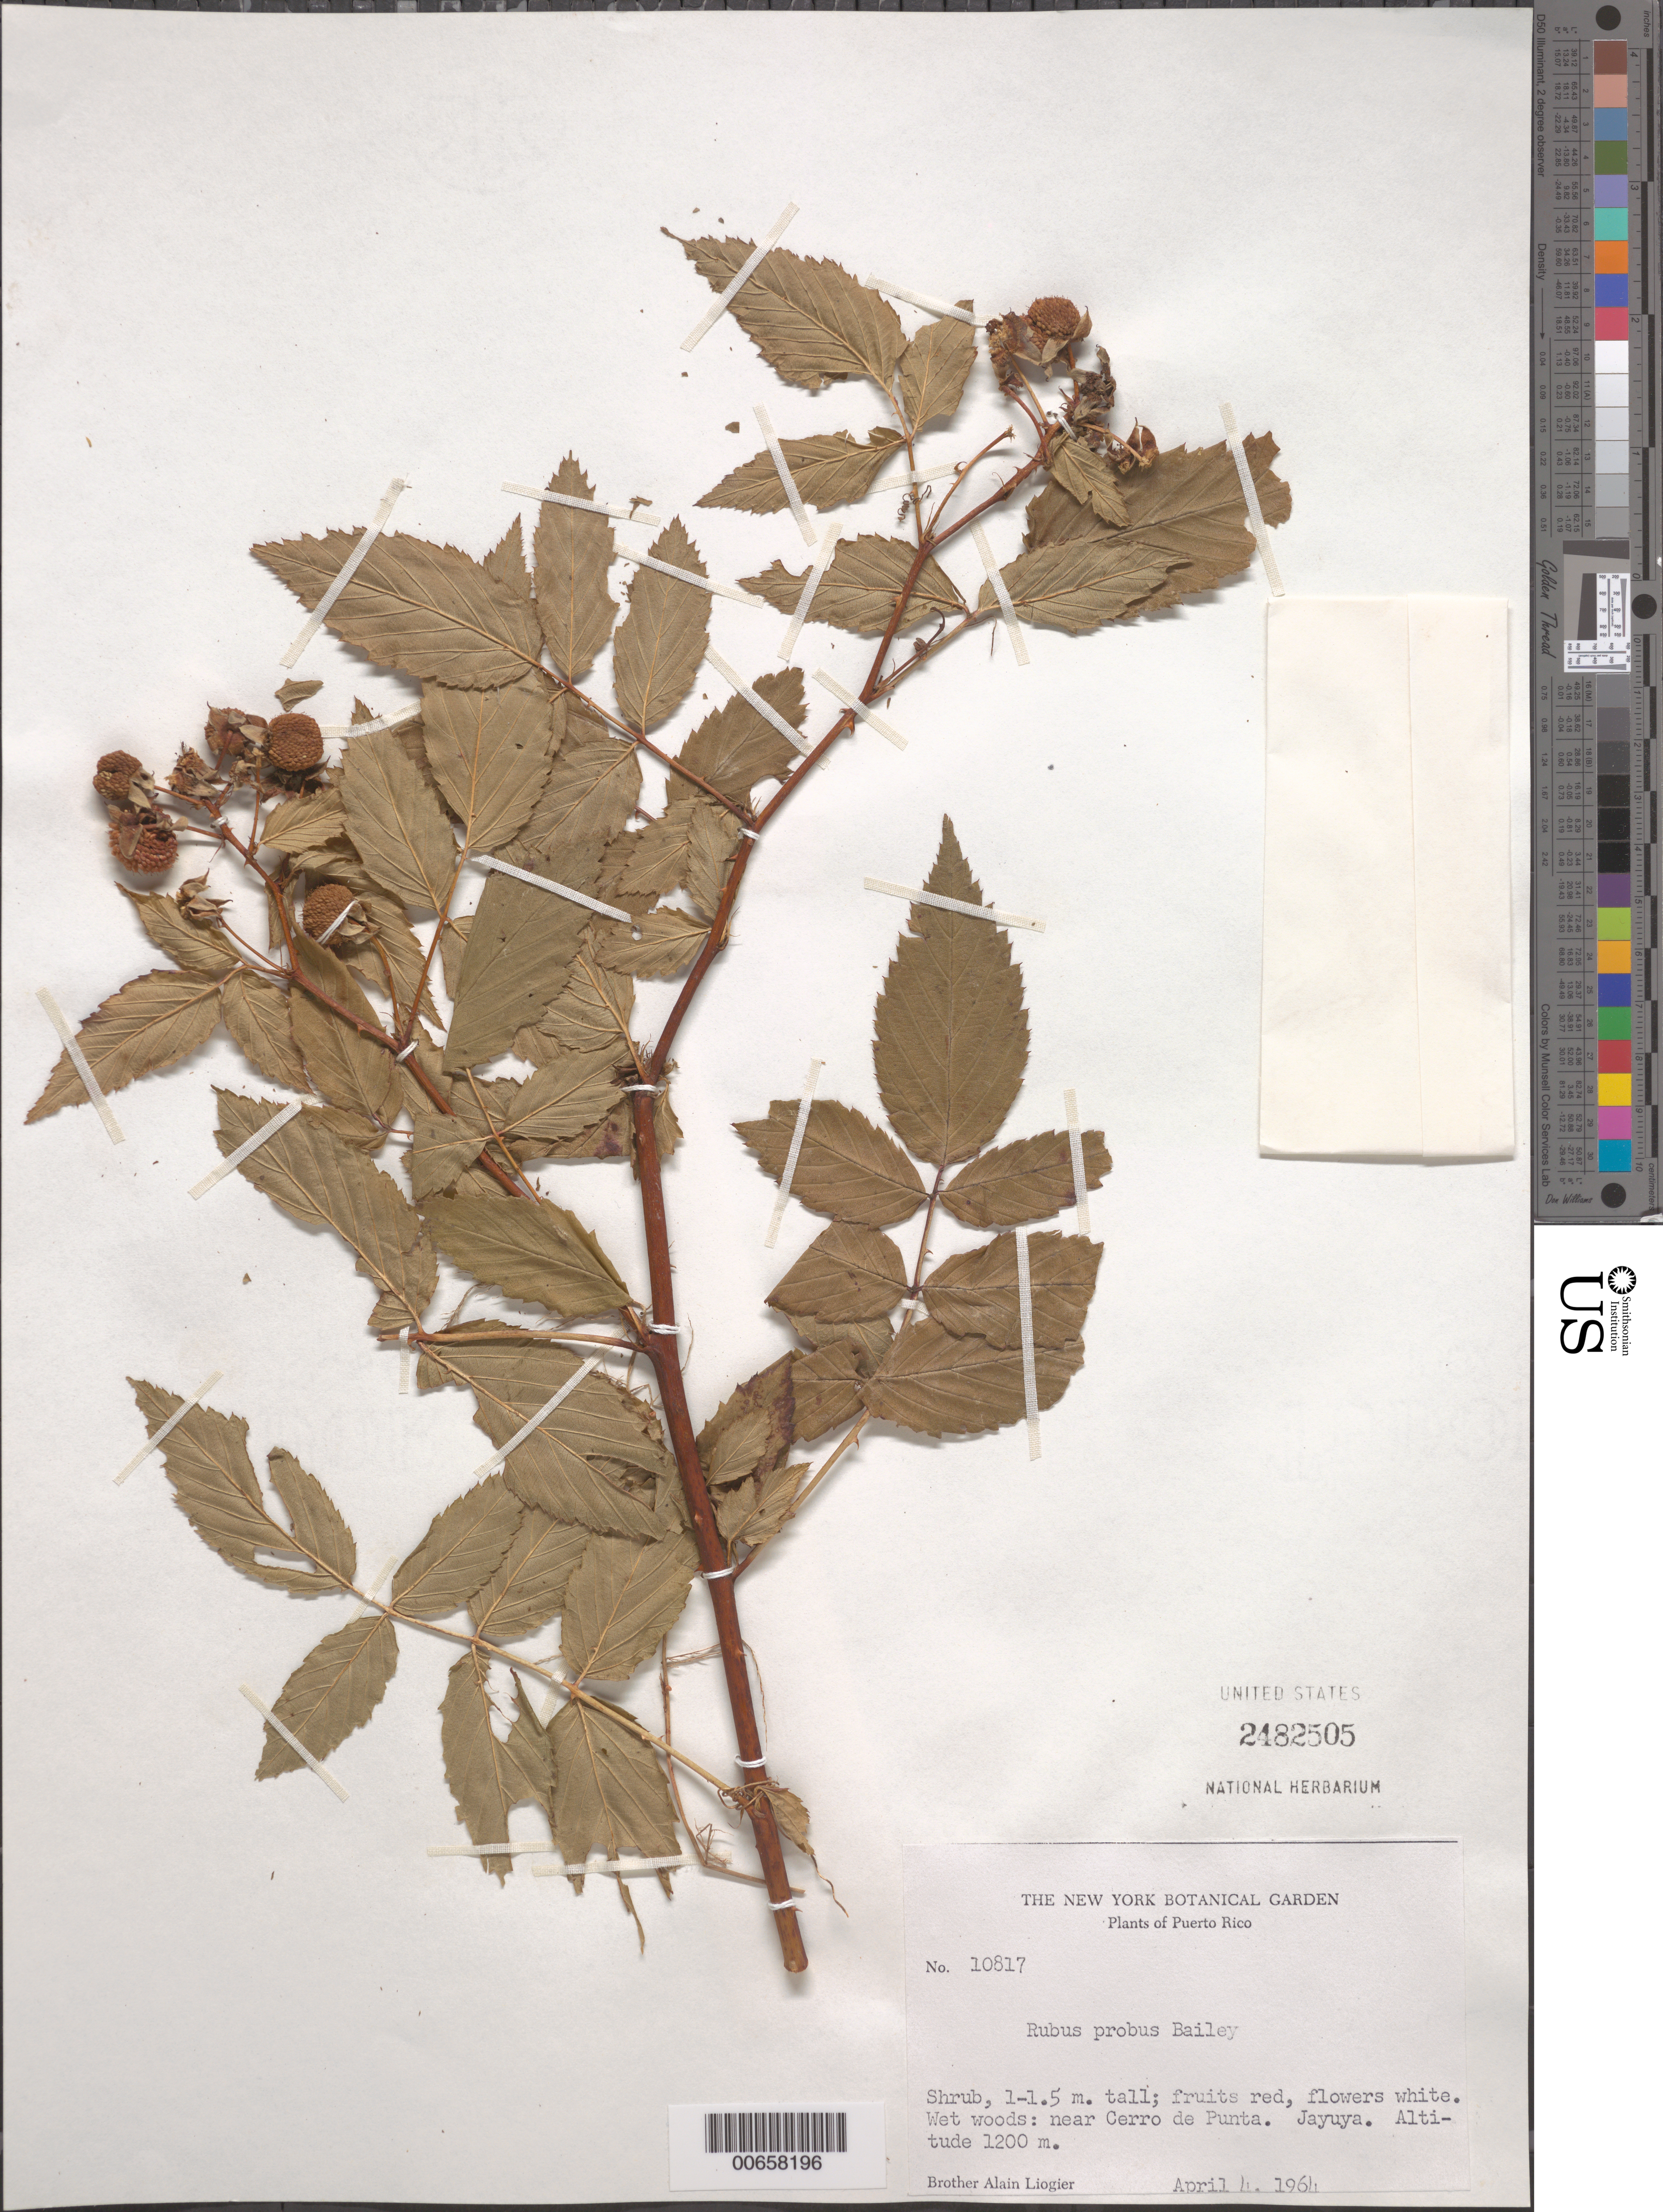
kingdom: Plantae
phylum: Tracheophyta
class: Magnoliopsida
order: Rosales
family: Rosaceae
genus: Rubus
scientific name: Rubus probus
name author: L.H. Bailey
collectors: A. H. Liogier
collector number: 10817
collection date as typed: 04 Apr 1964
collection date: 1964-04-04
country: Puerto Rico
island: Greater Antilles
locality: Jayuya, near Cerro de Punta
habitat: Wet woods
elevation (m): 1200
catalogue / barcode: US 2482505